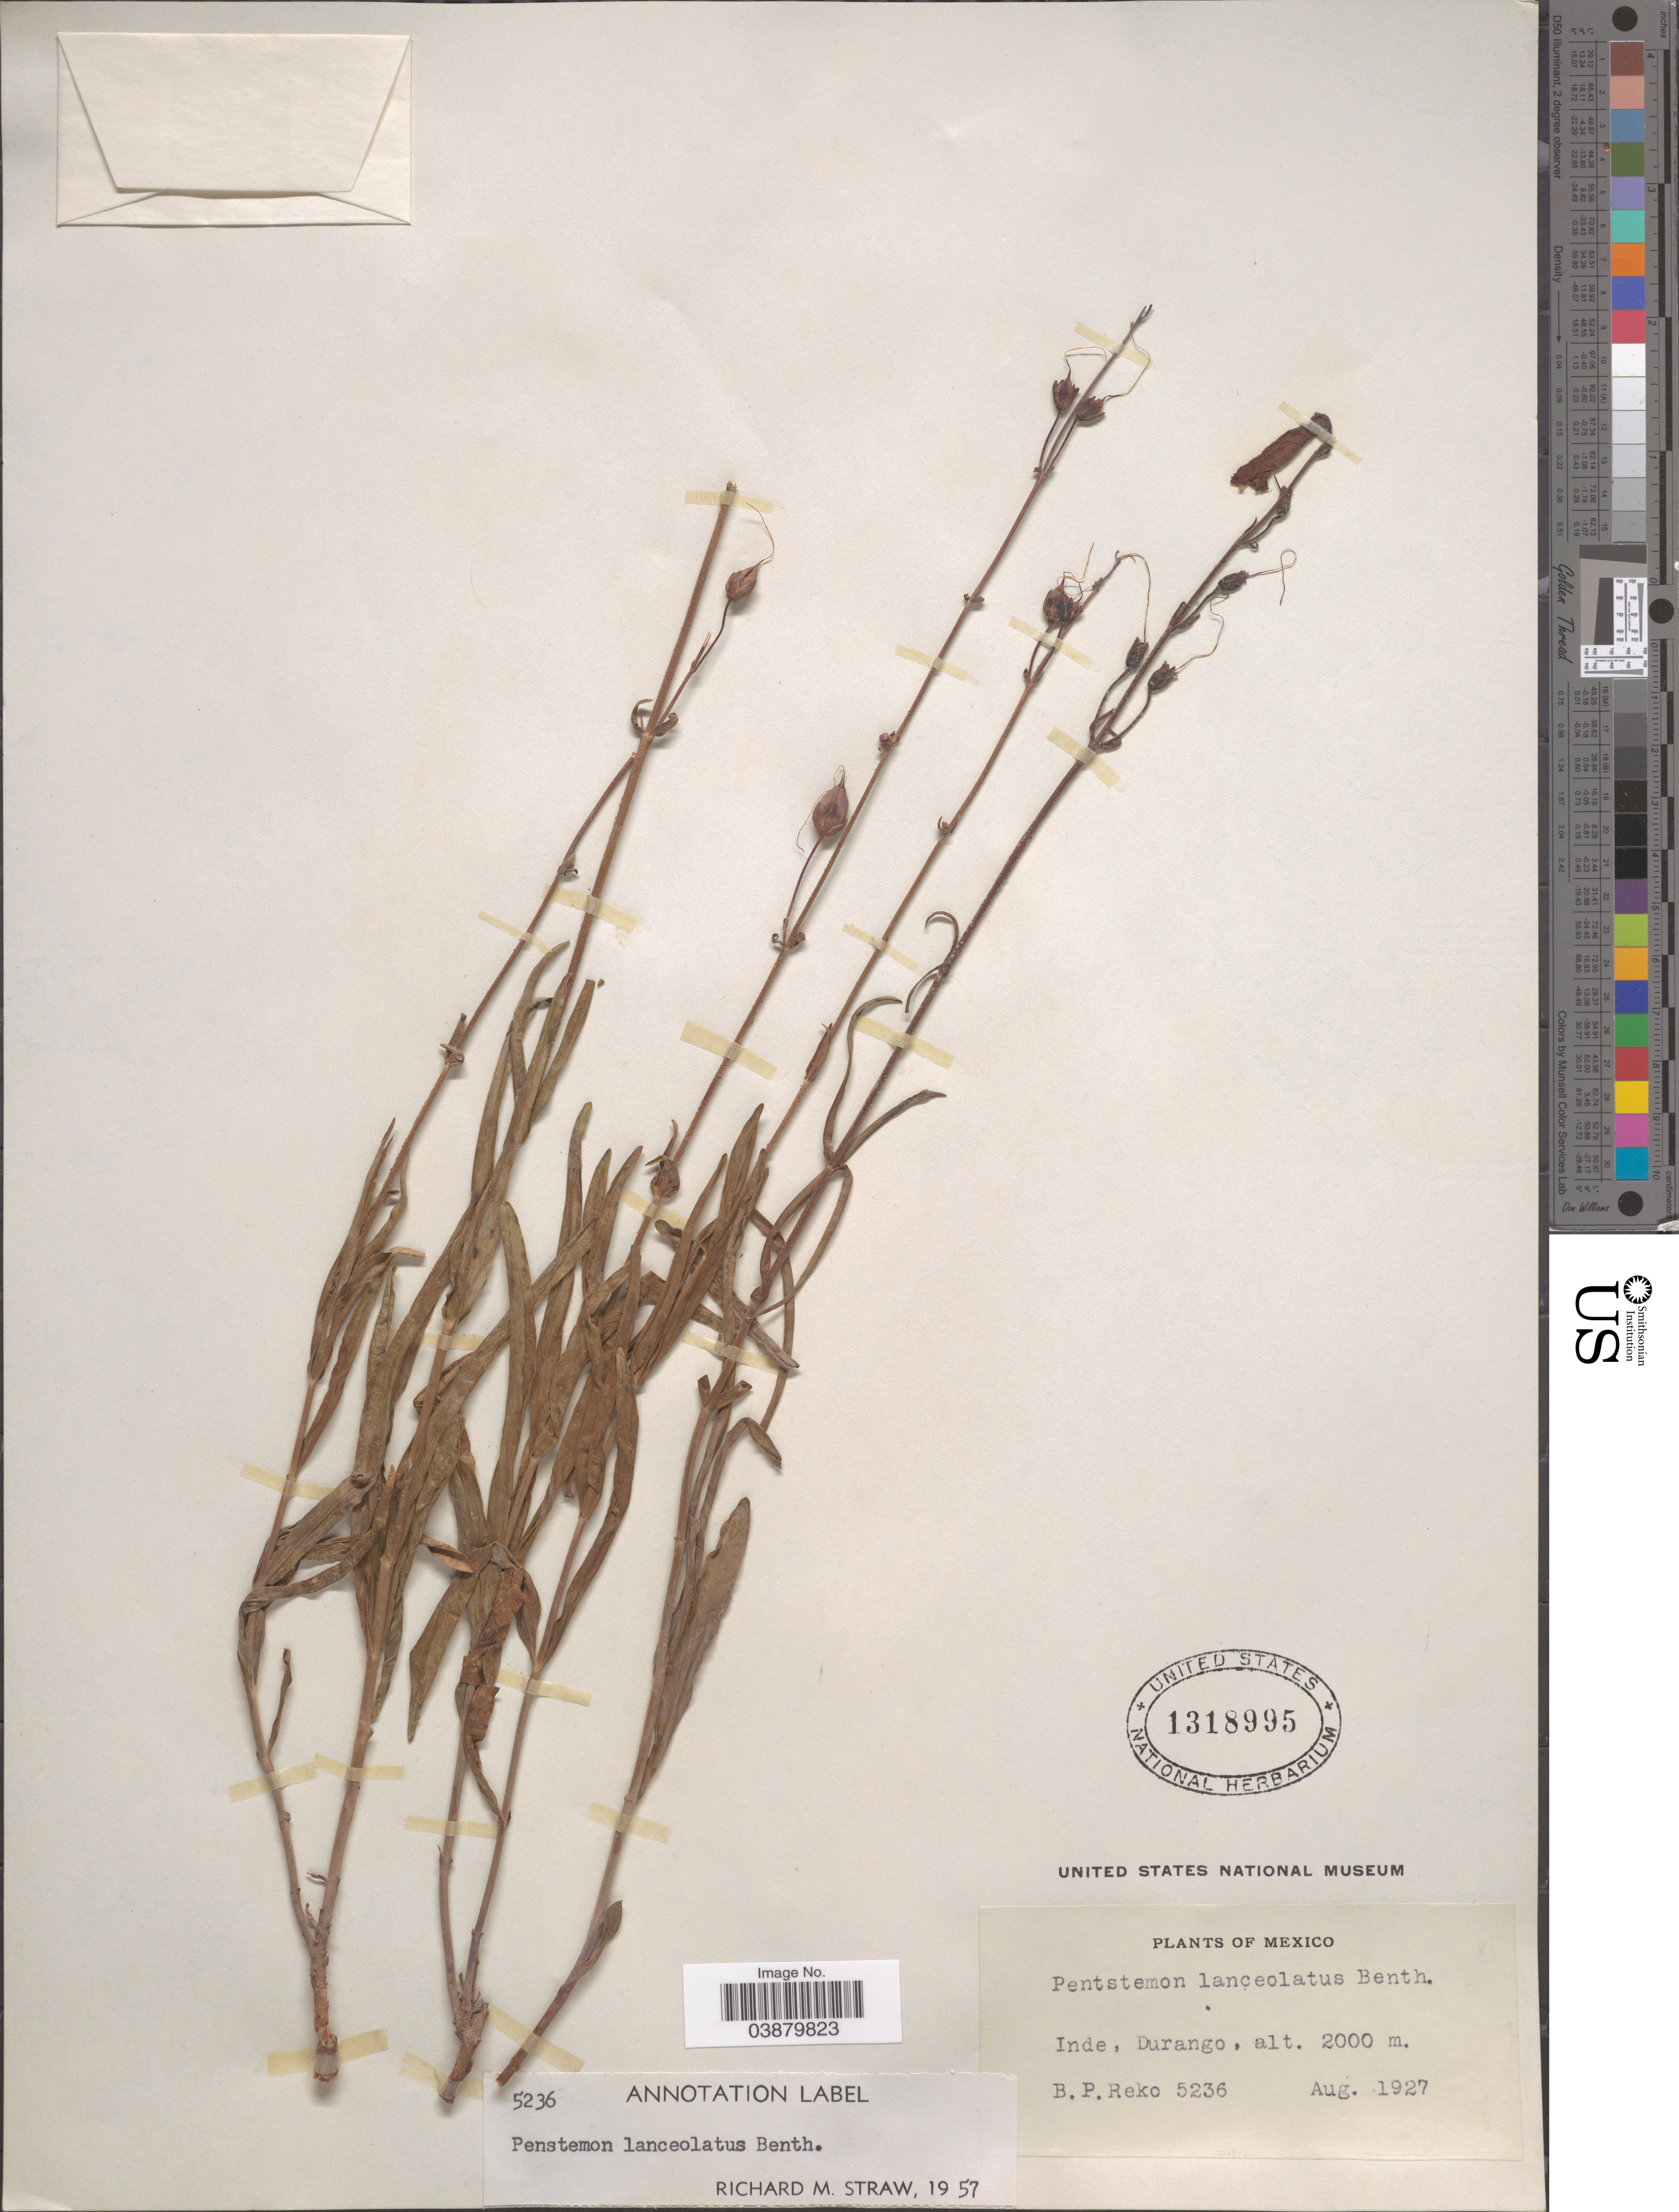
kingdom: Plantae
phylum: Tracheophyta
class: Magnoliopsida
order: Lamiales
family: Plantaginaceae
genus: Penstemon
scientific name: Penstemon lanceolatus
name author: Benth.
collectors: B. P. Reko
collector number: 5236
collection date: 1927-08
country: Mexico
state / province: Durango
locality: Inde.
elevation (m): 2000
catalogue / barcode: US 1318995